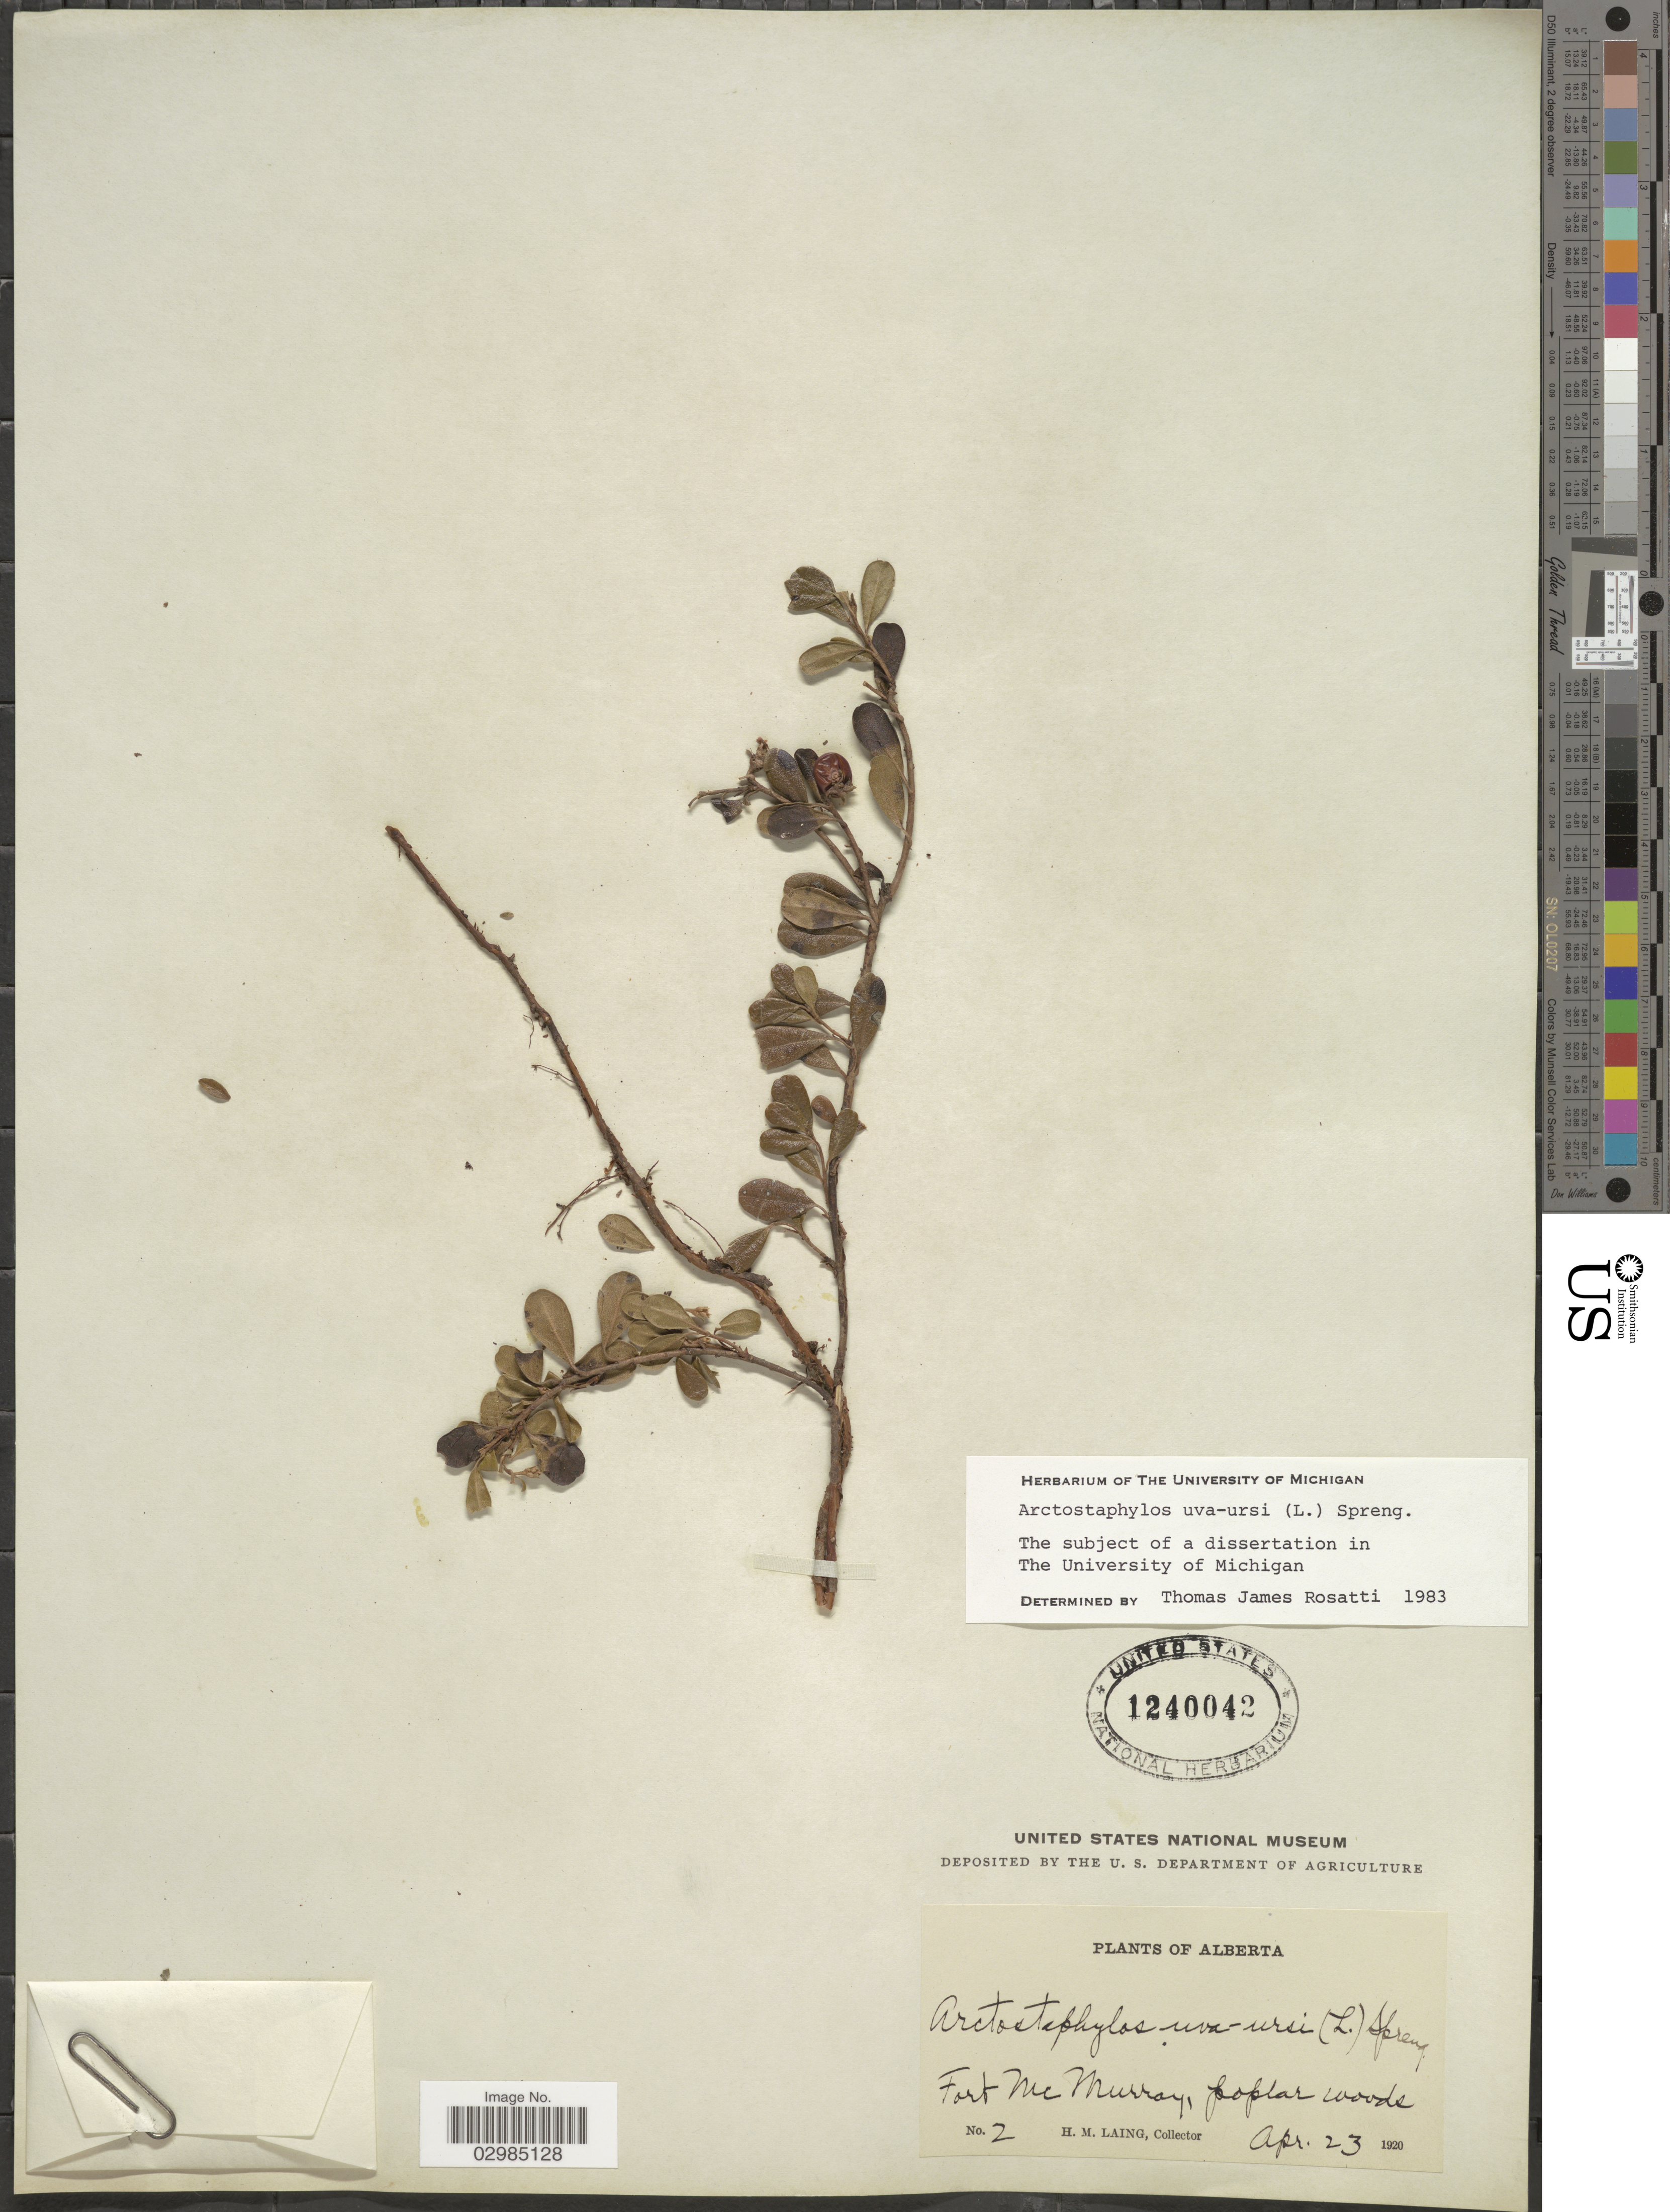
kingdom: Plantae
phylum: Tracheophyta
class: Magnoliopsida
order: Ericales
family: Ericaceae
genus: Arctostaphylos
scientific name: Arctostaphylos uva-ursi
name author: (L.) Spreng.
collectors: H. Laing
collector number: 2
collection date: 1920-04-23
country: Canada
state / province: Alberta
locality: Fort McMurray.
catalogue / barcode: US 1240042